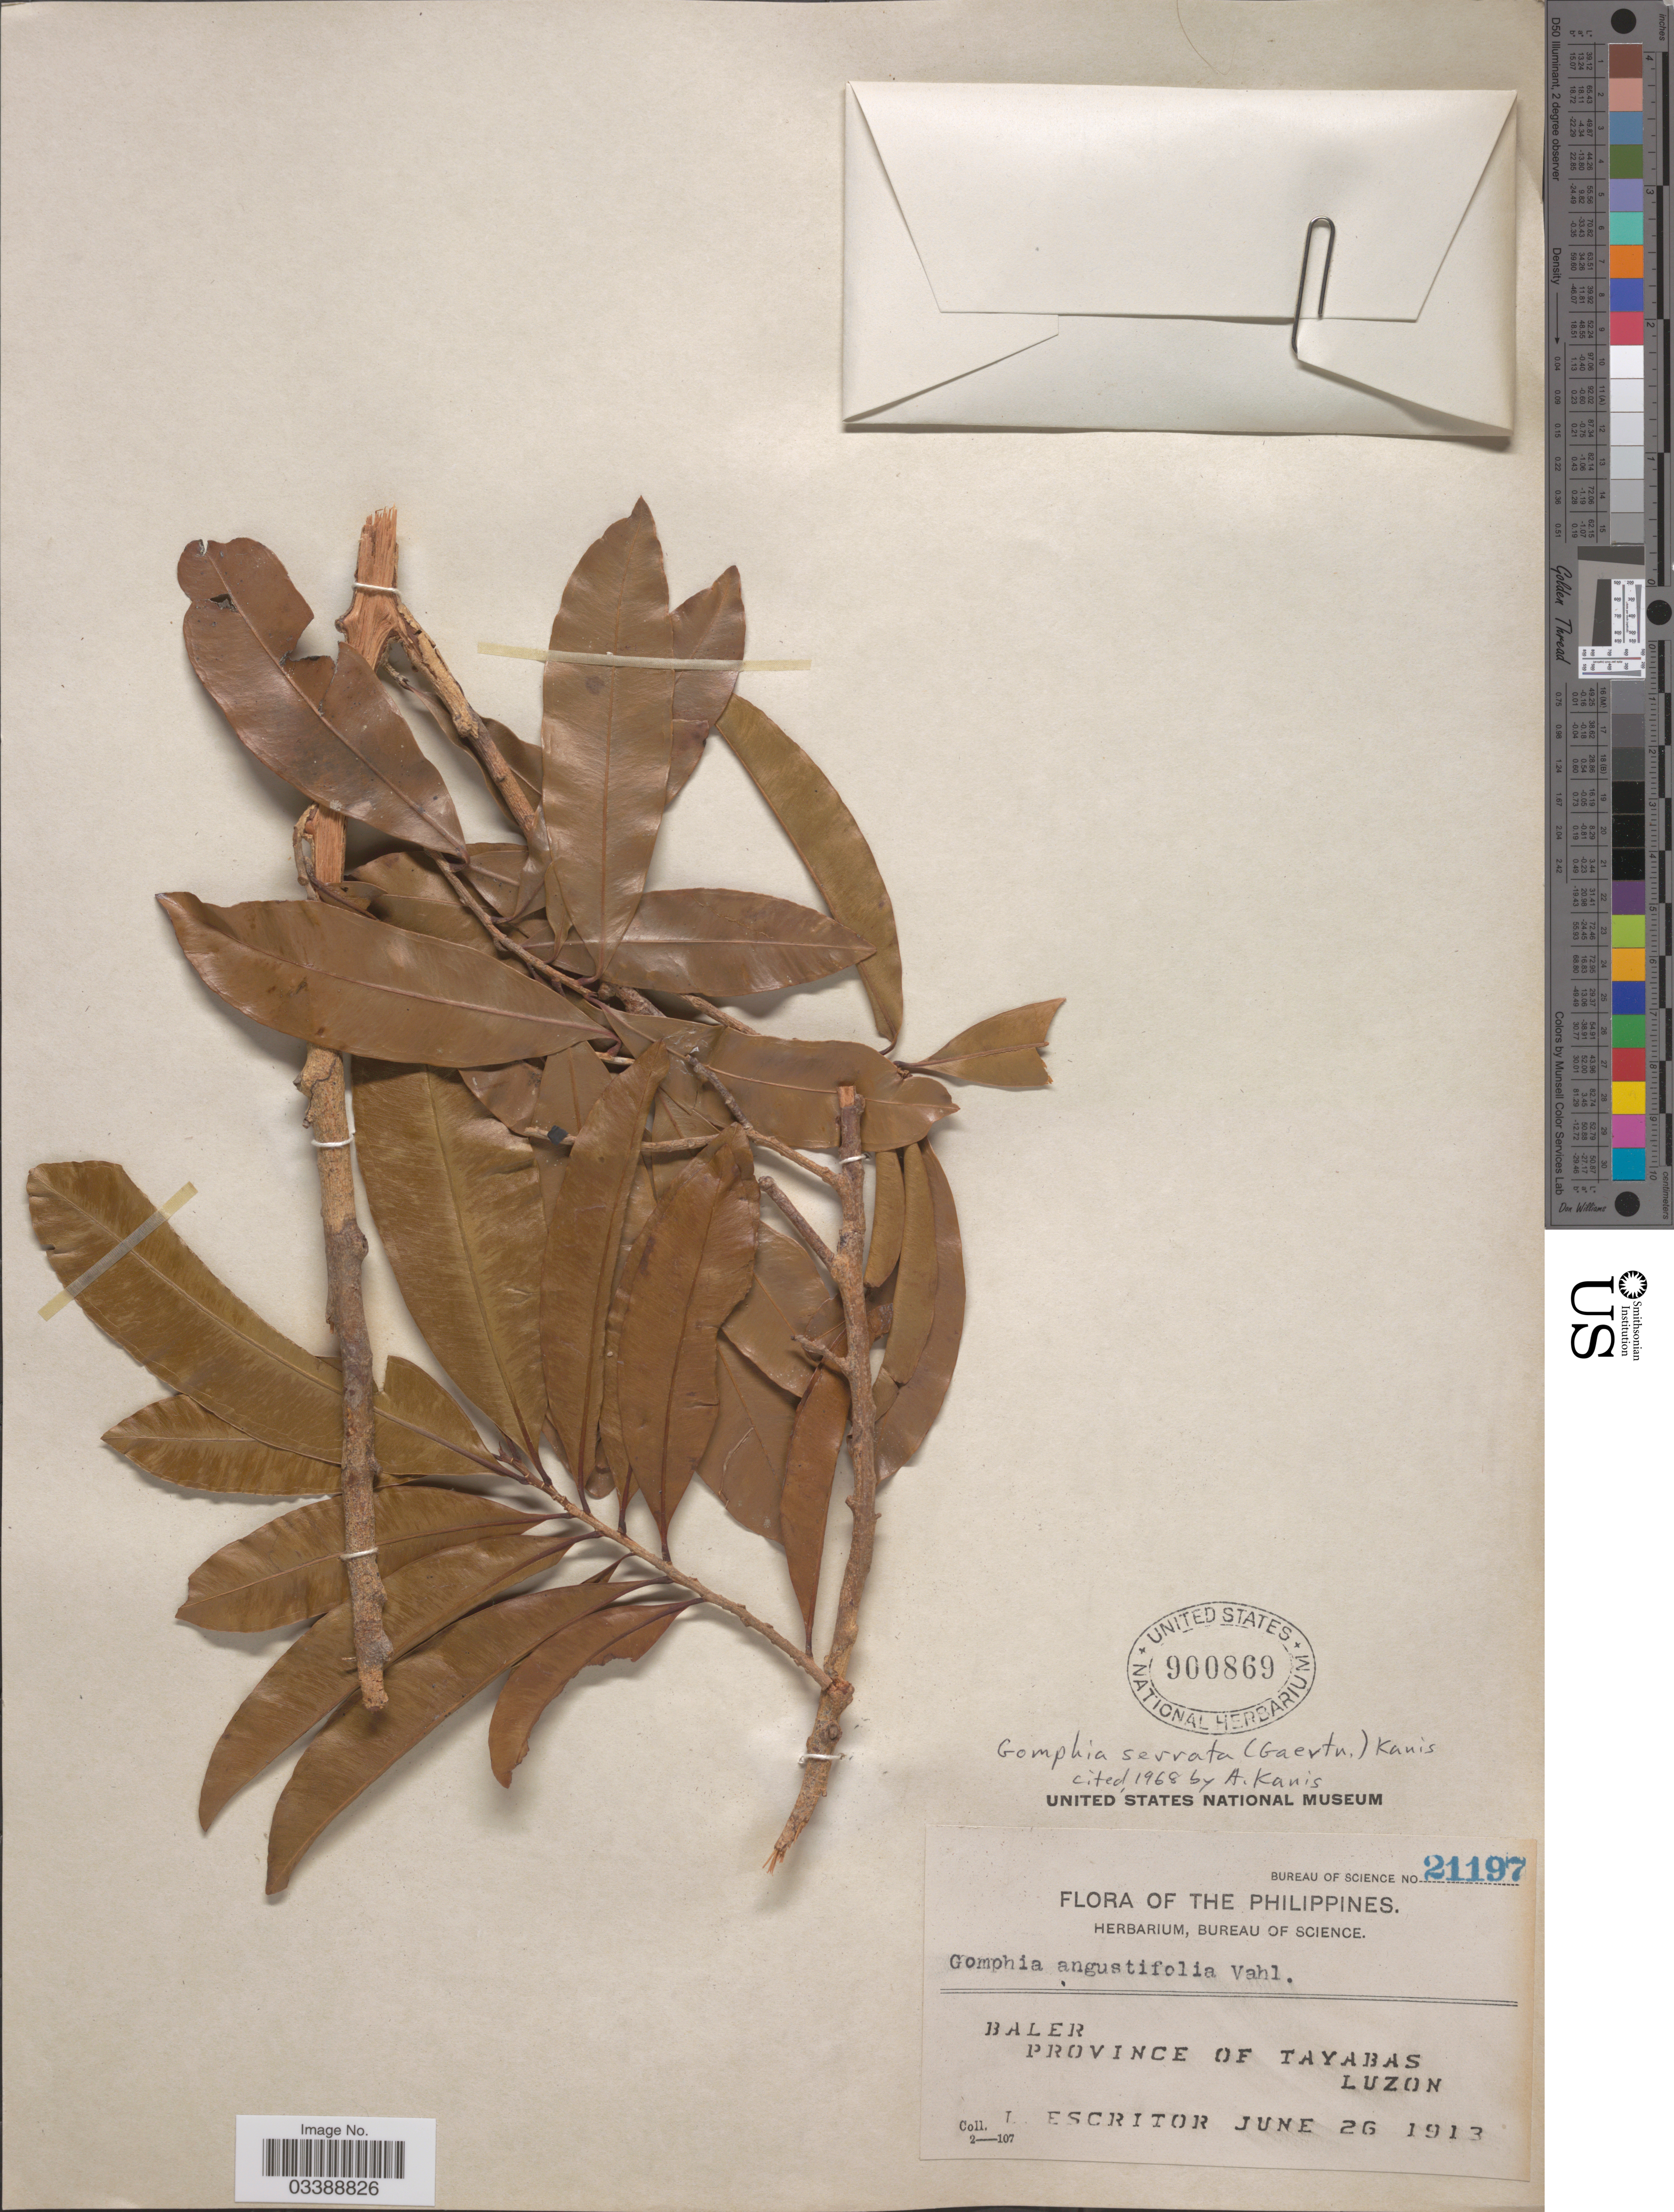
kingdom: Plantae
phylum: Tracheophyta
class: Magnoliopsida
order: Malpighiales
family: Ochnaceae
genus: Campylospermum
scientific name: Campylospermum serratum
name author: (Gaertn.) Bittrich & M.C.E. Amaral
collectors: L. Escritor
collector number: Bureau of Science 21197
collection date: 1913-06-26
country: Philippines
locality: Baler Province of Tayabas Luzon.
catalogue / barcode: US 900869